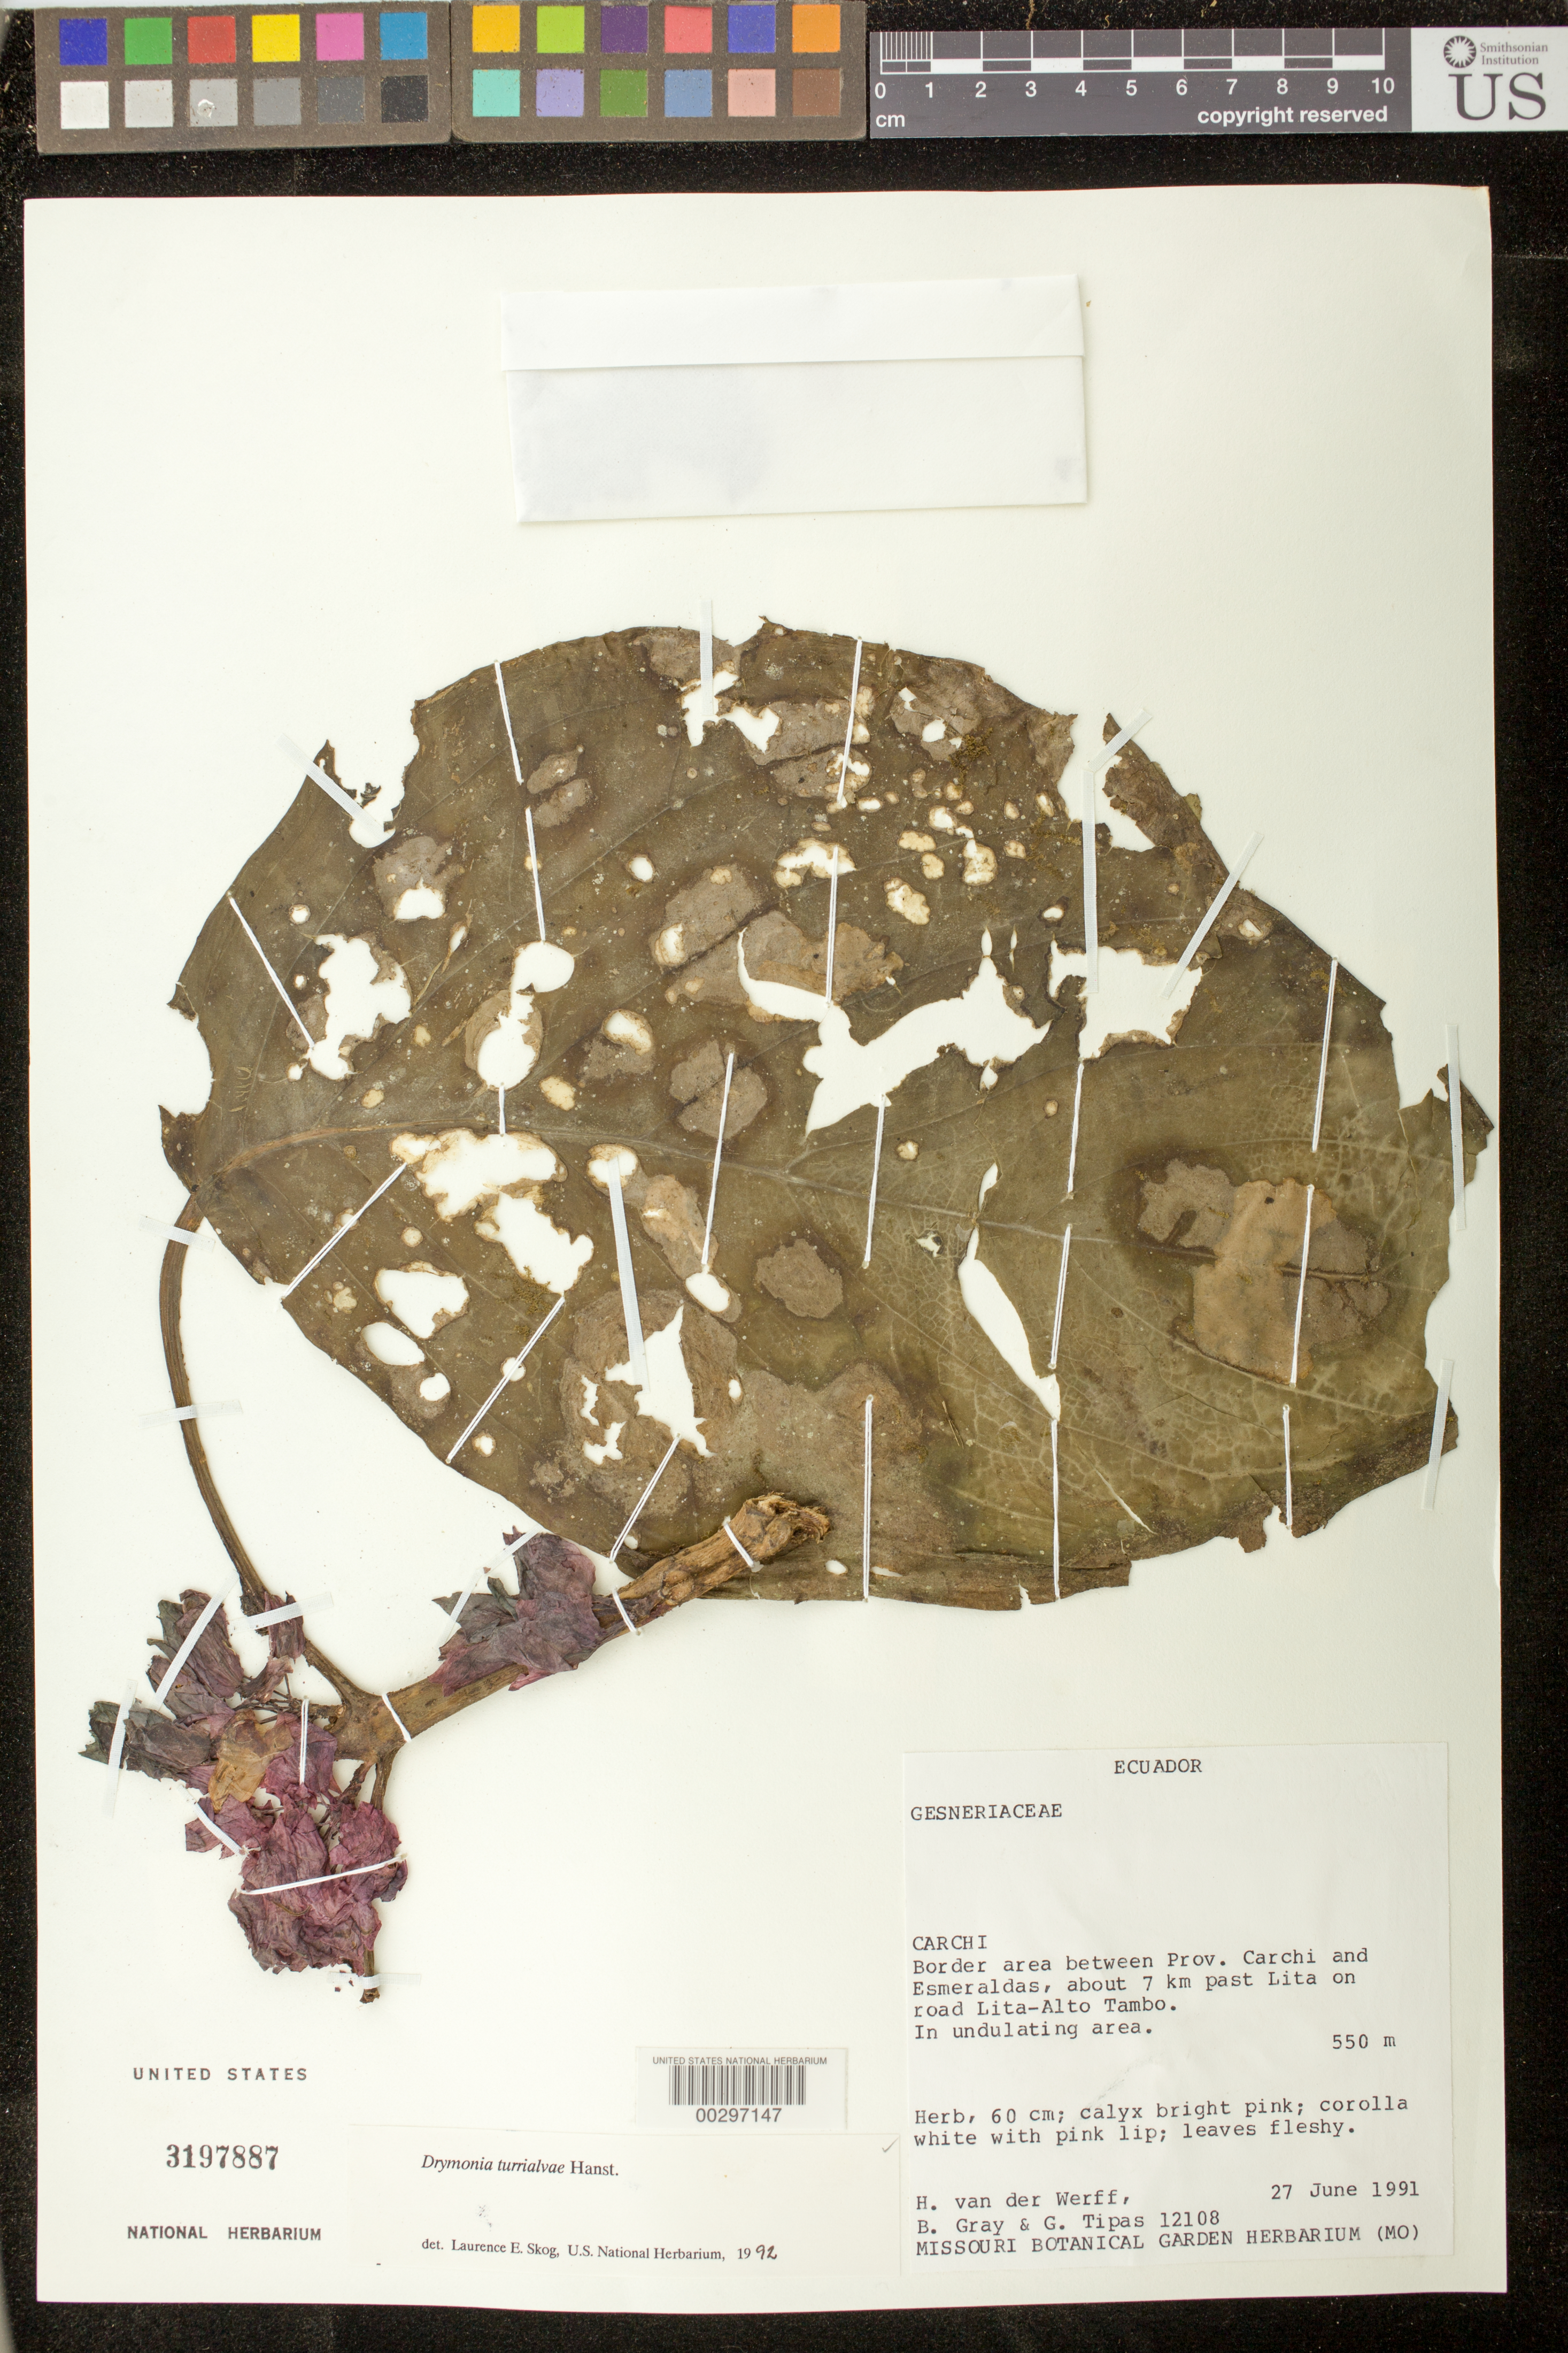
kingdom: Plantae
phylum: Tracheophyta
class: Magnoliopsida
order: Lamiales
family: Gesneriaceae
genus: Drymonia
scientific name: Drymonia turrialvae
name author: Hanst.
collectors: H. van der Werff, B. Gray & G. Tipas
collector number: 12108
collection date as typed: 27 Jun 1991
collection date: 1991-06-27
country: Ecuador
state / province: Carchi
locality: Border area between Prov. Carchi and Esmeraldas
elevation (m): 550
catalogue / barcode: US 3197887